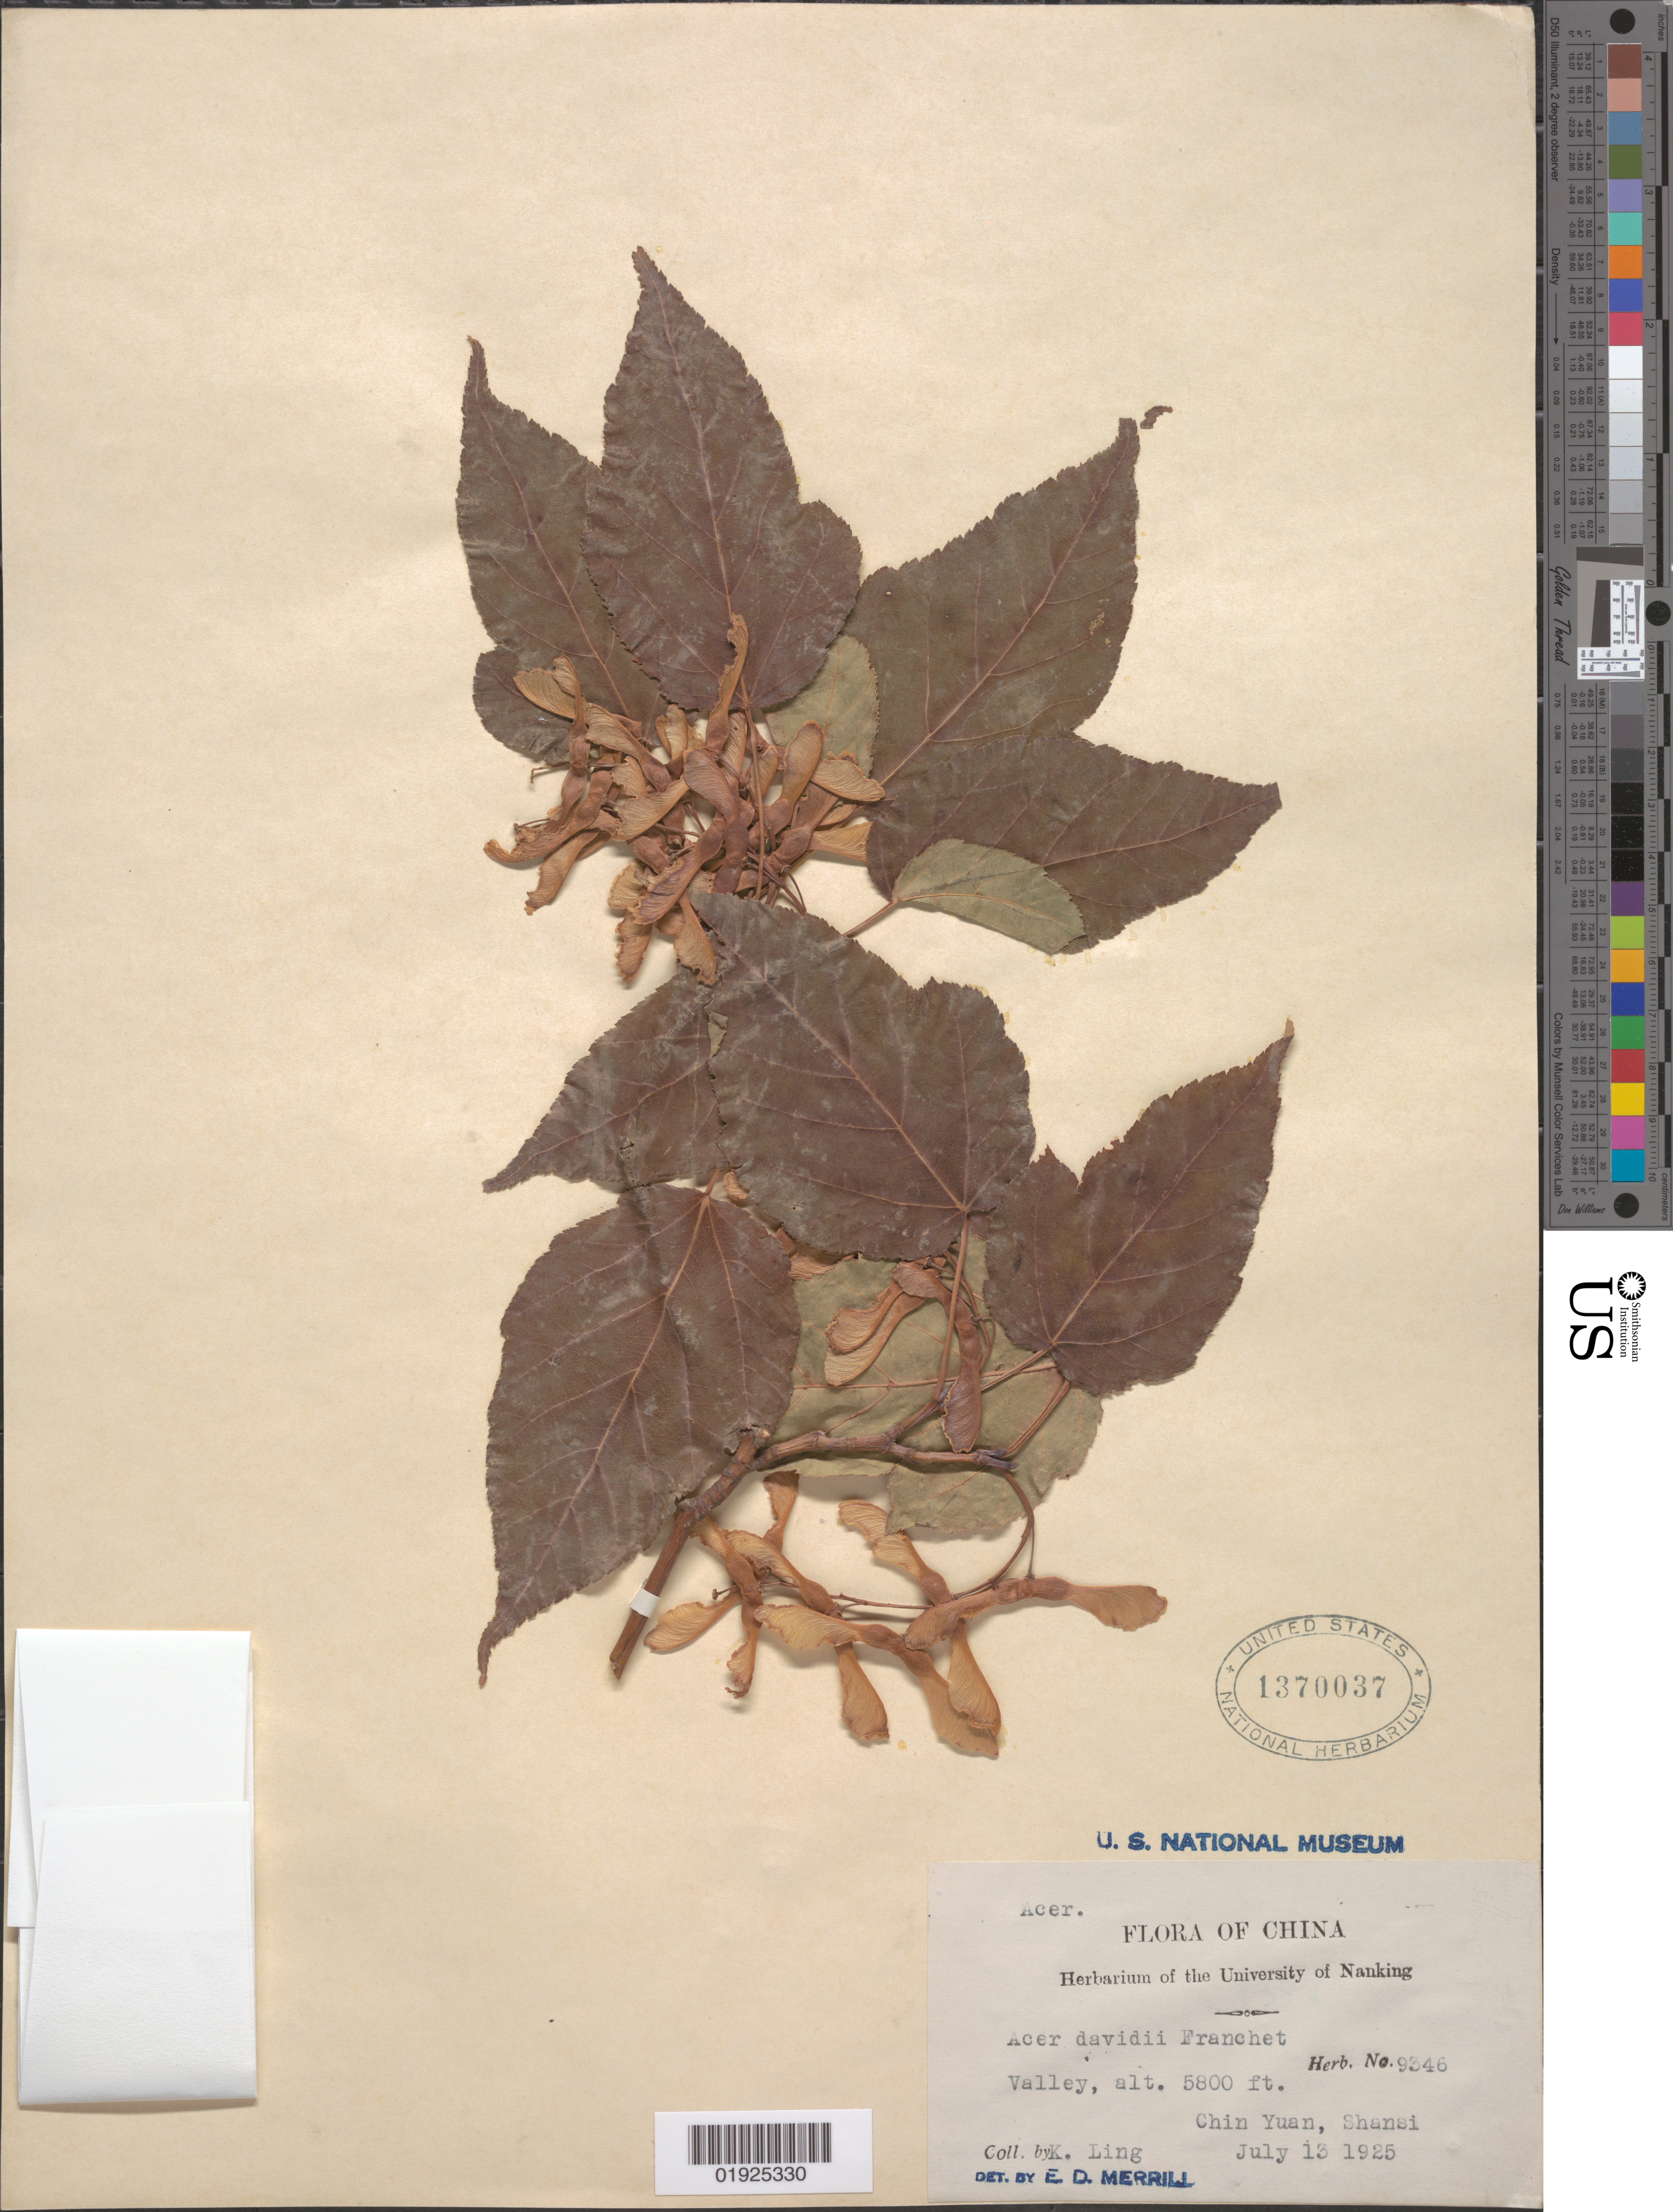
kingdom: Plantae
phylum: Tracheophyta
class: Magnoliopsida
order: Sapindales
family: Sapindaceae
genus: Acer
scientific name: Acer sikkimense subsp. davidii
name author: (Franch.) Wesm.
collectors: K. Ling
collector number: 9346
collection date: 1925-07-13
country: China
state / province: Shanxi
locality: Shansi [Shanxi], Chin Yuan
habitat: Valley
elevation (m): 1768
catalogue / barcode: US 1370037